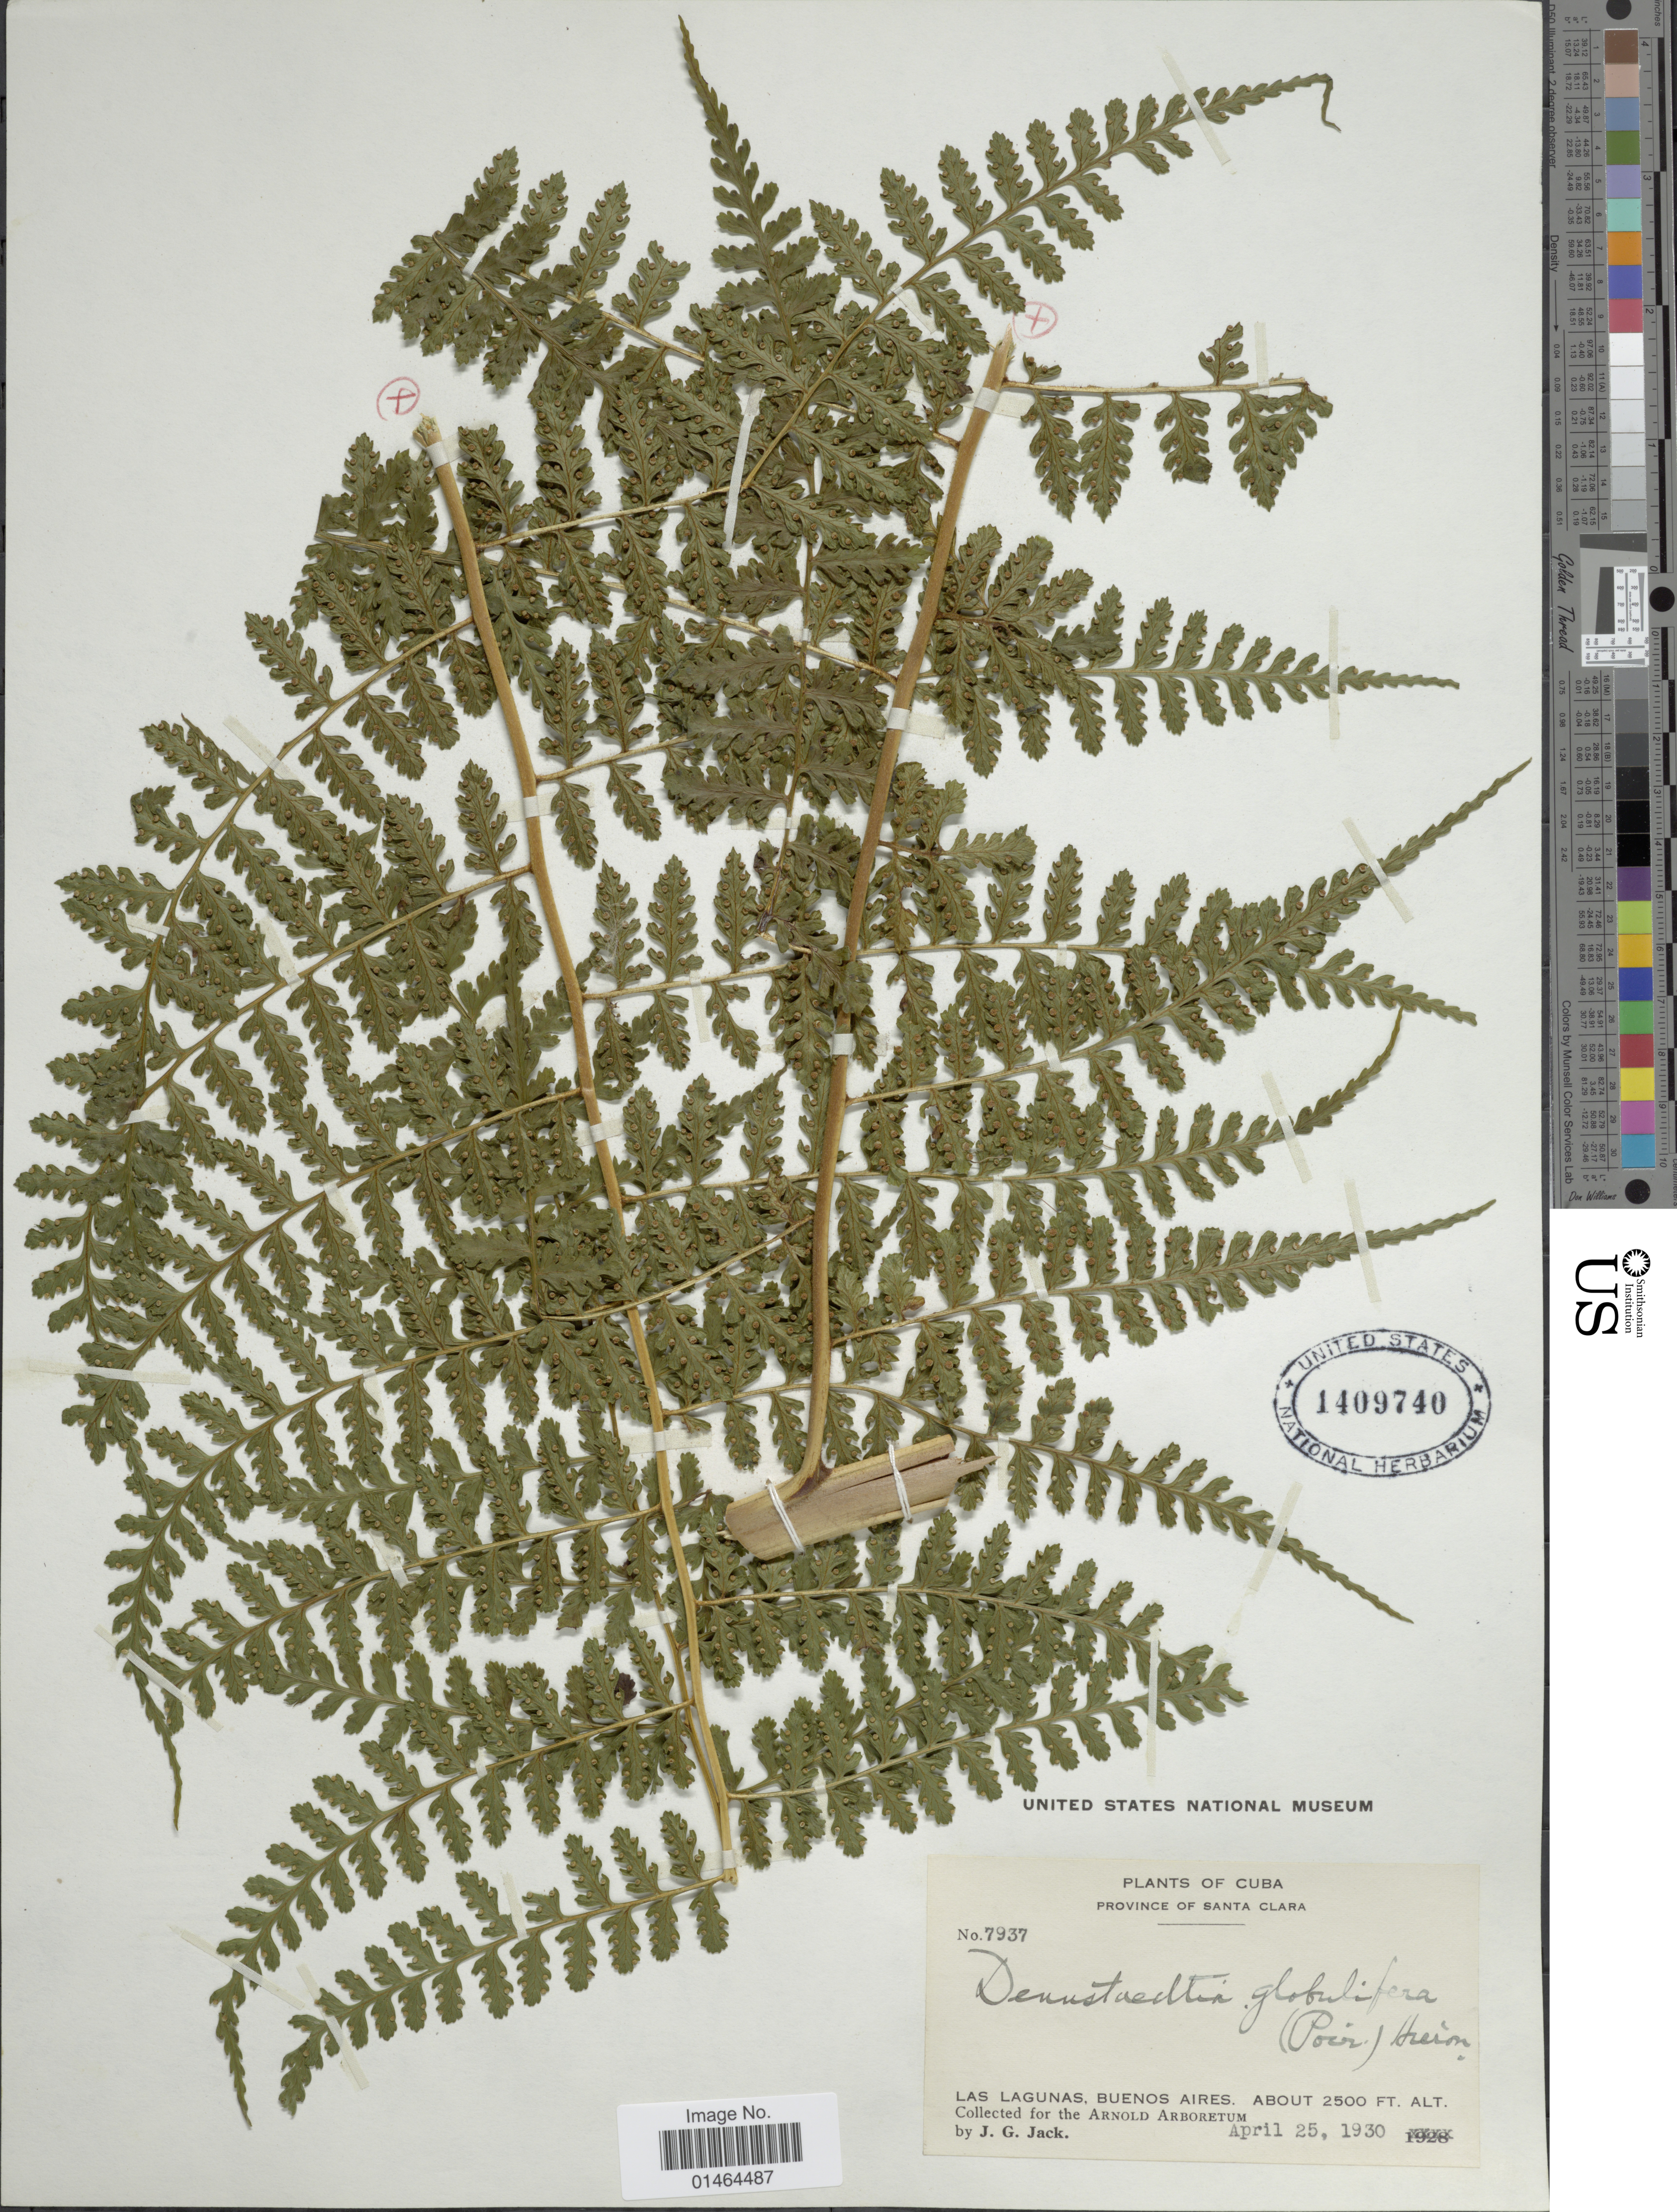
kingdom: Plantae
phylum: Tracheophyta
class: Polypodiopsida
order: Polypodiales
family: Dennstaedtiaceae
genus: Dennstaedtia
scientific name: Dennstaedtia globulifera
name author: (Poir.) Hieron.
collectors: J. G. Jack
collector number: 7937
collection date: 1930-04-25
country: Cuba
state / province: Las Villas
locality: Province of Santa Clara. Las Lagunas, Buenos Aires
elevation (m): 762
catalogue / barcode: US 1409740